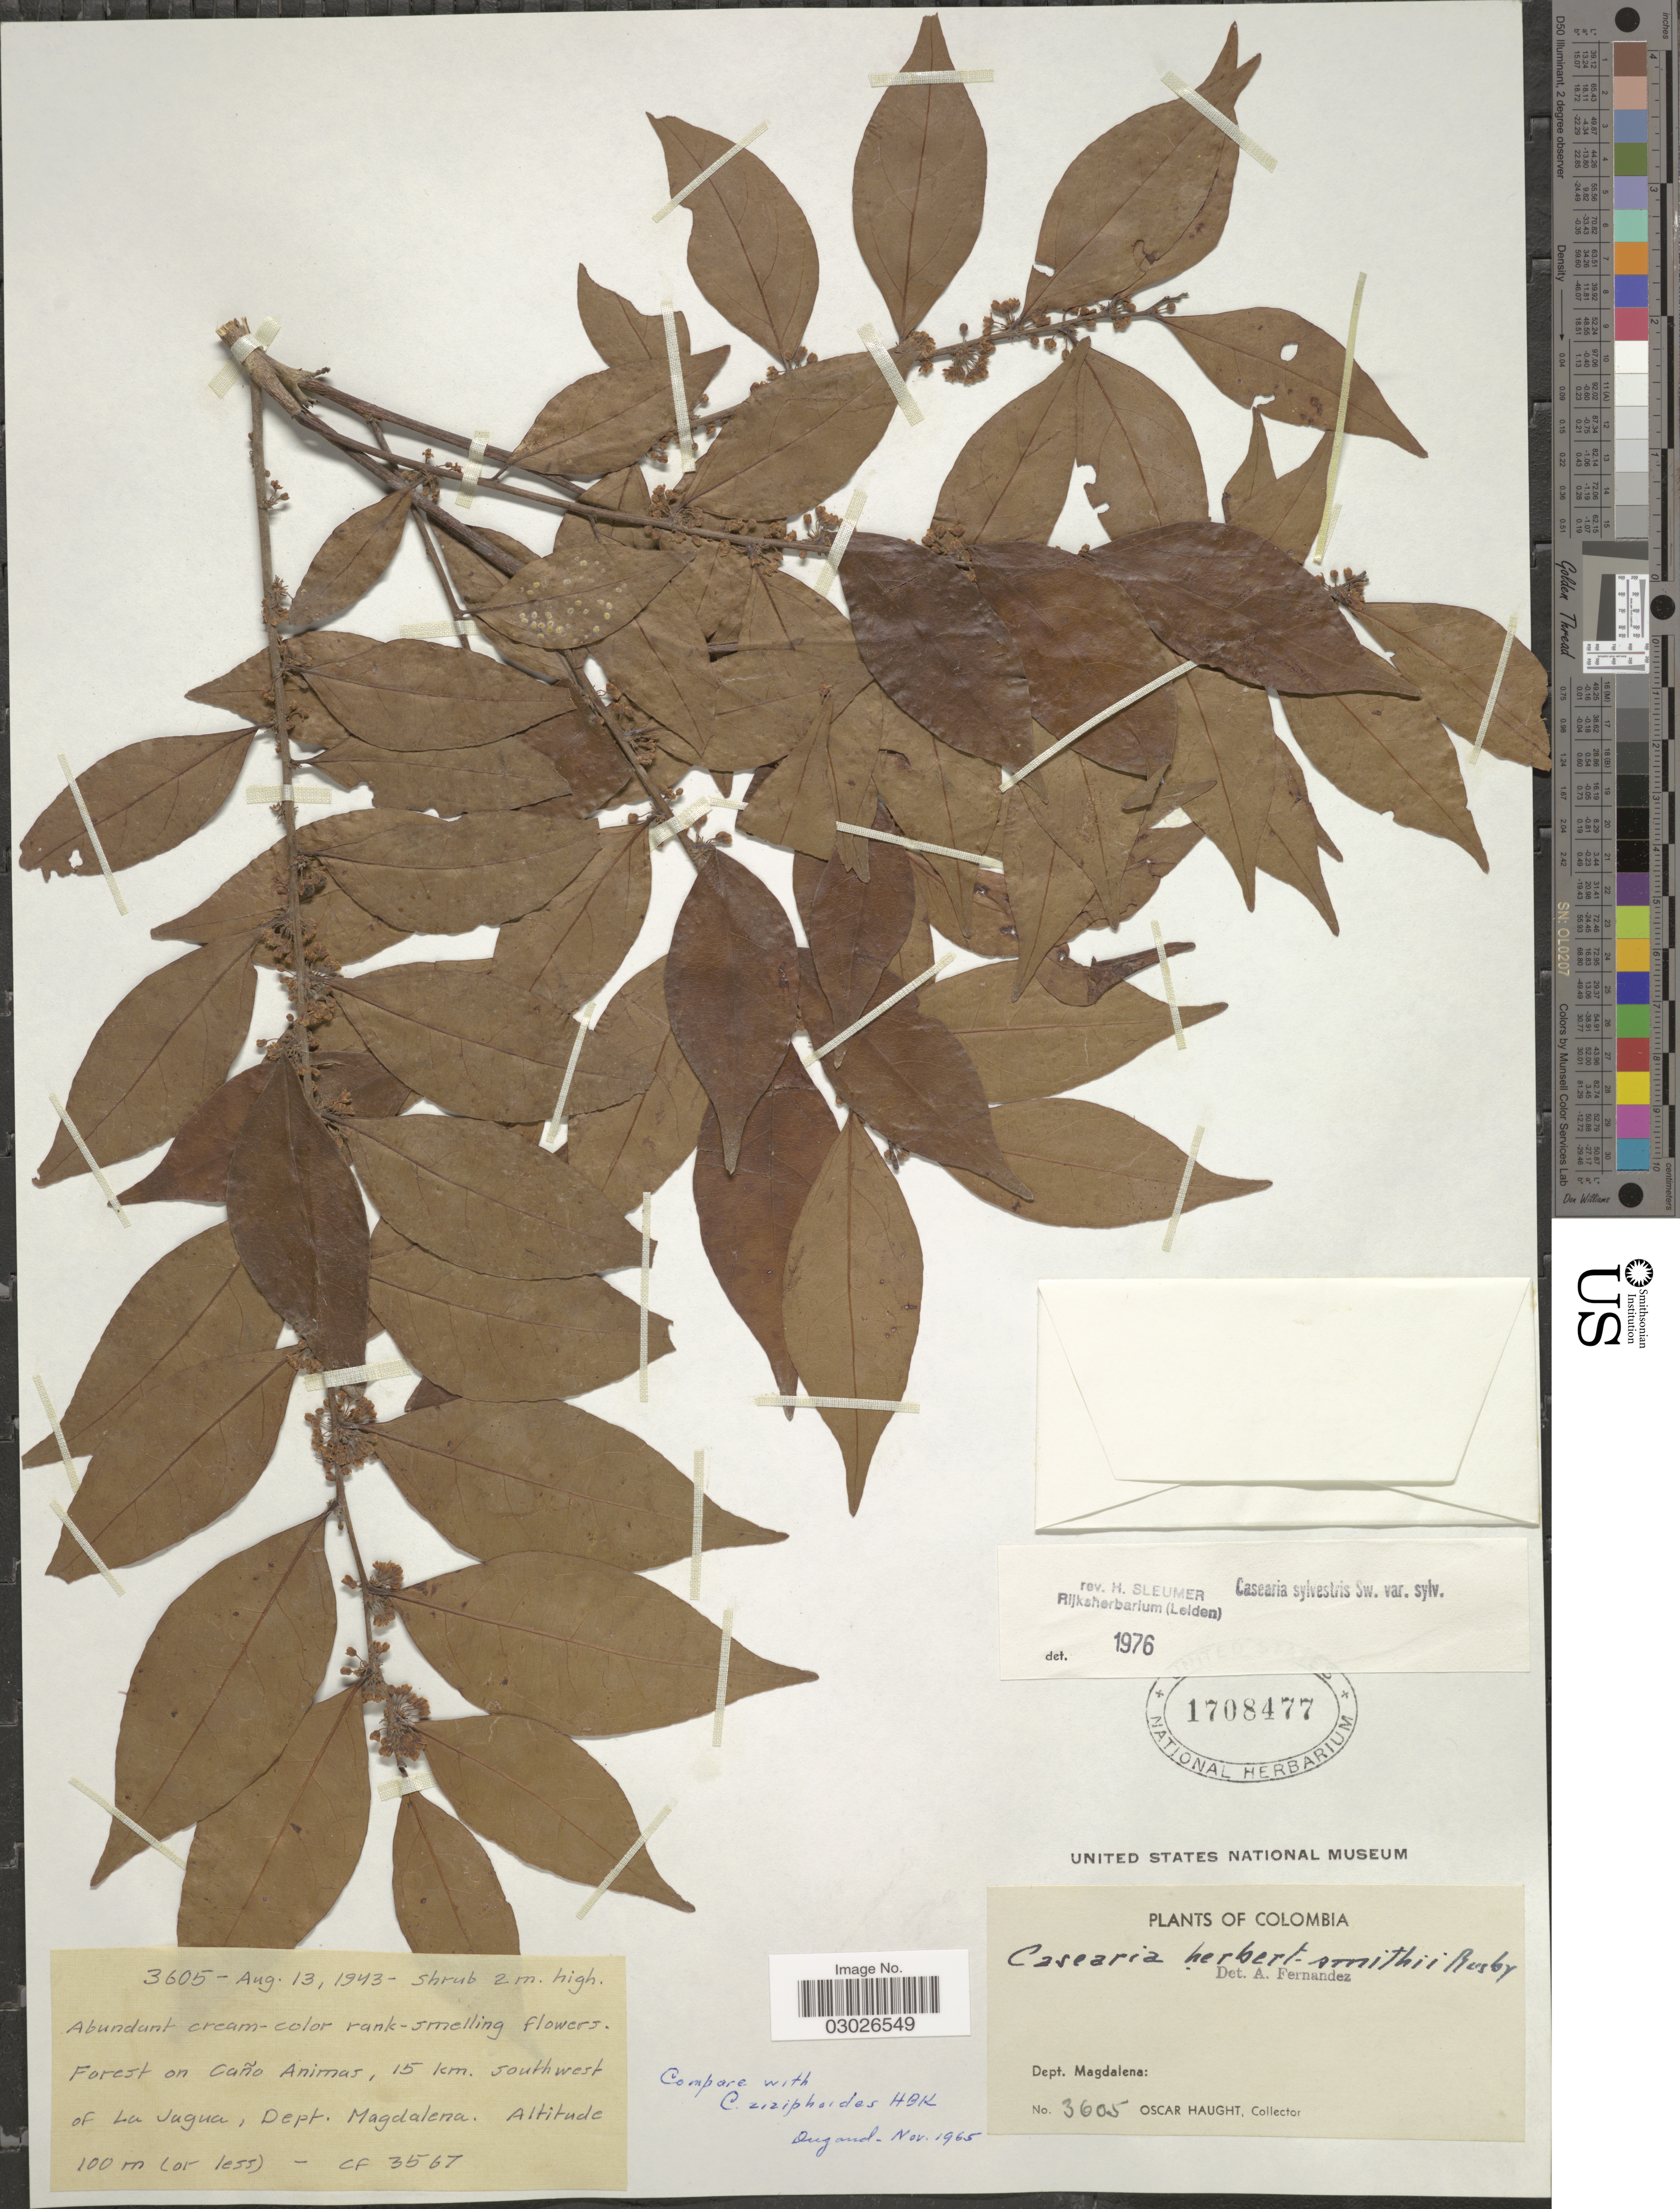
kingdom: Plantae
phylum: Tracheophyta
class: Magnoliopsida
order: Malpighiales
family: Salicaceae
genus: Casearia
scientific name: Casearia sylvestris var. sylvestris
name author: Sw.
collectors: O. Haught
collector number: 3605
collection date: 1943-08-13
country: Colombia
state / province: Magdalena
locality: Dept. Magdalena, Forest on Caño Animas, 15 km. southwest of La Jagua, Dept. Magdalena.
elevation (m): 100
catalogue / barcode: US 1708477